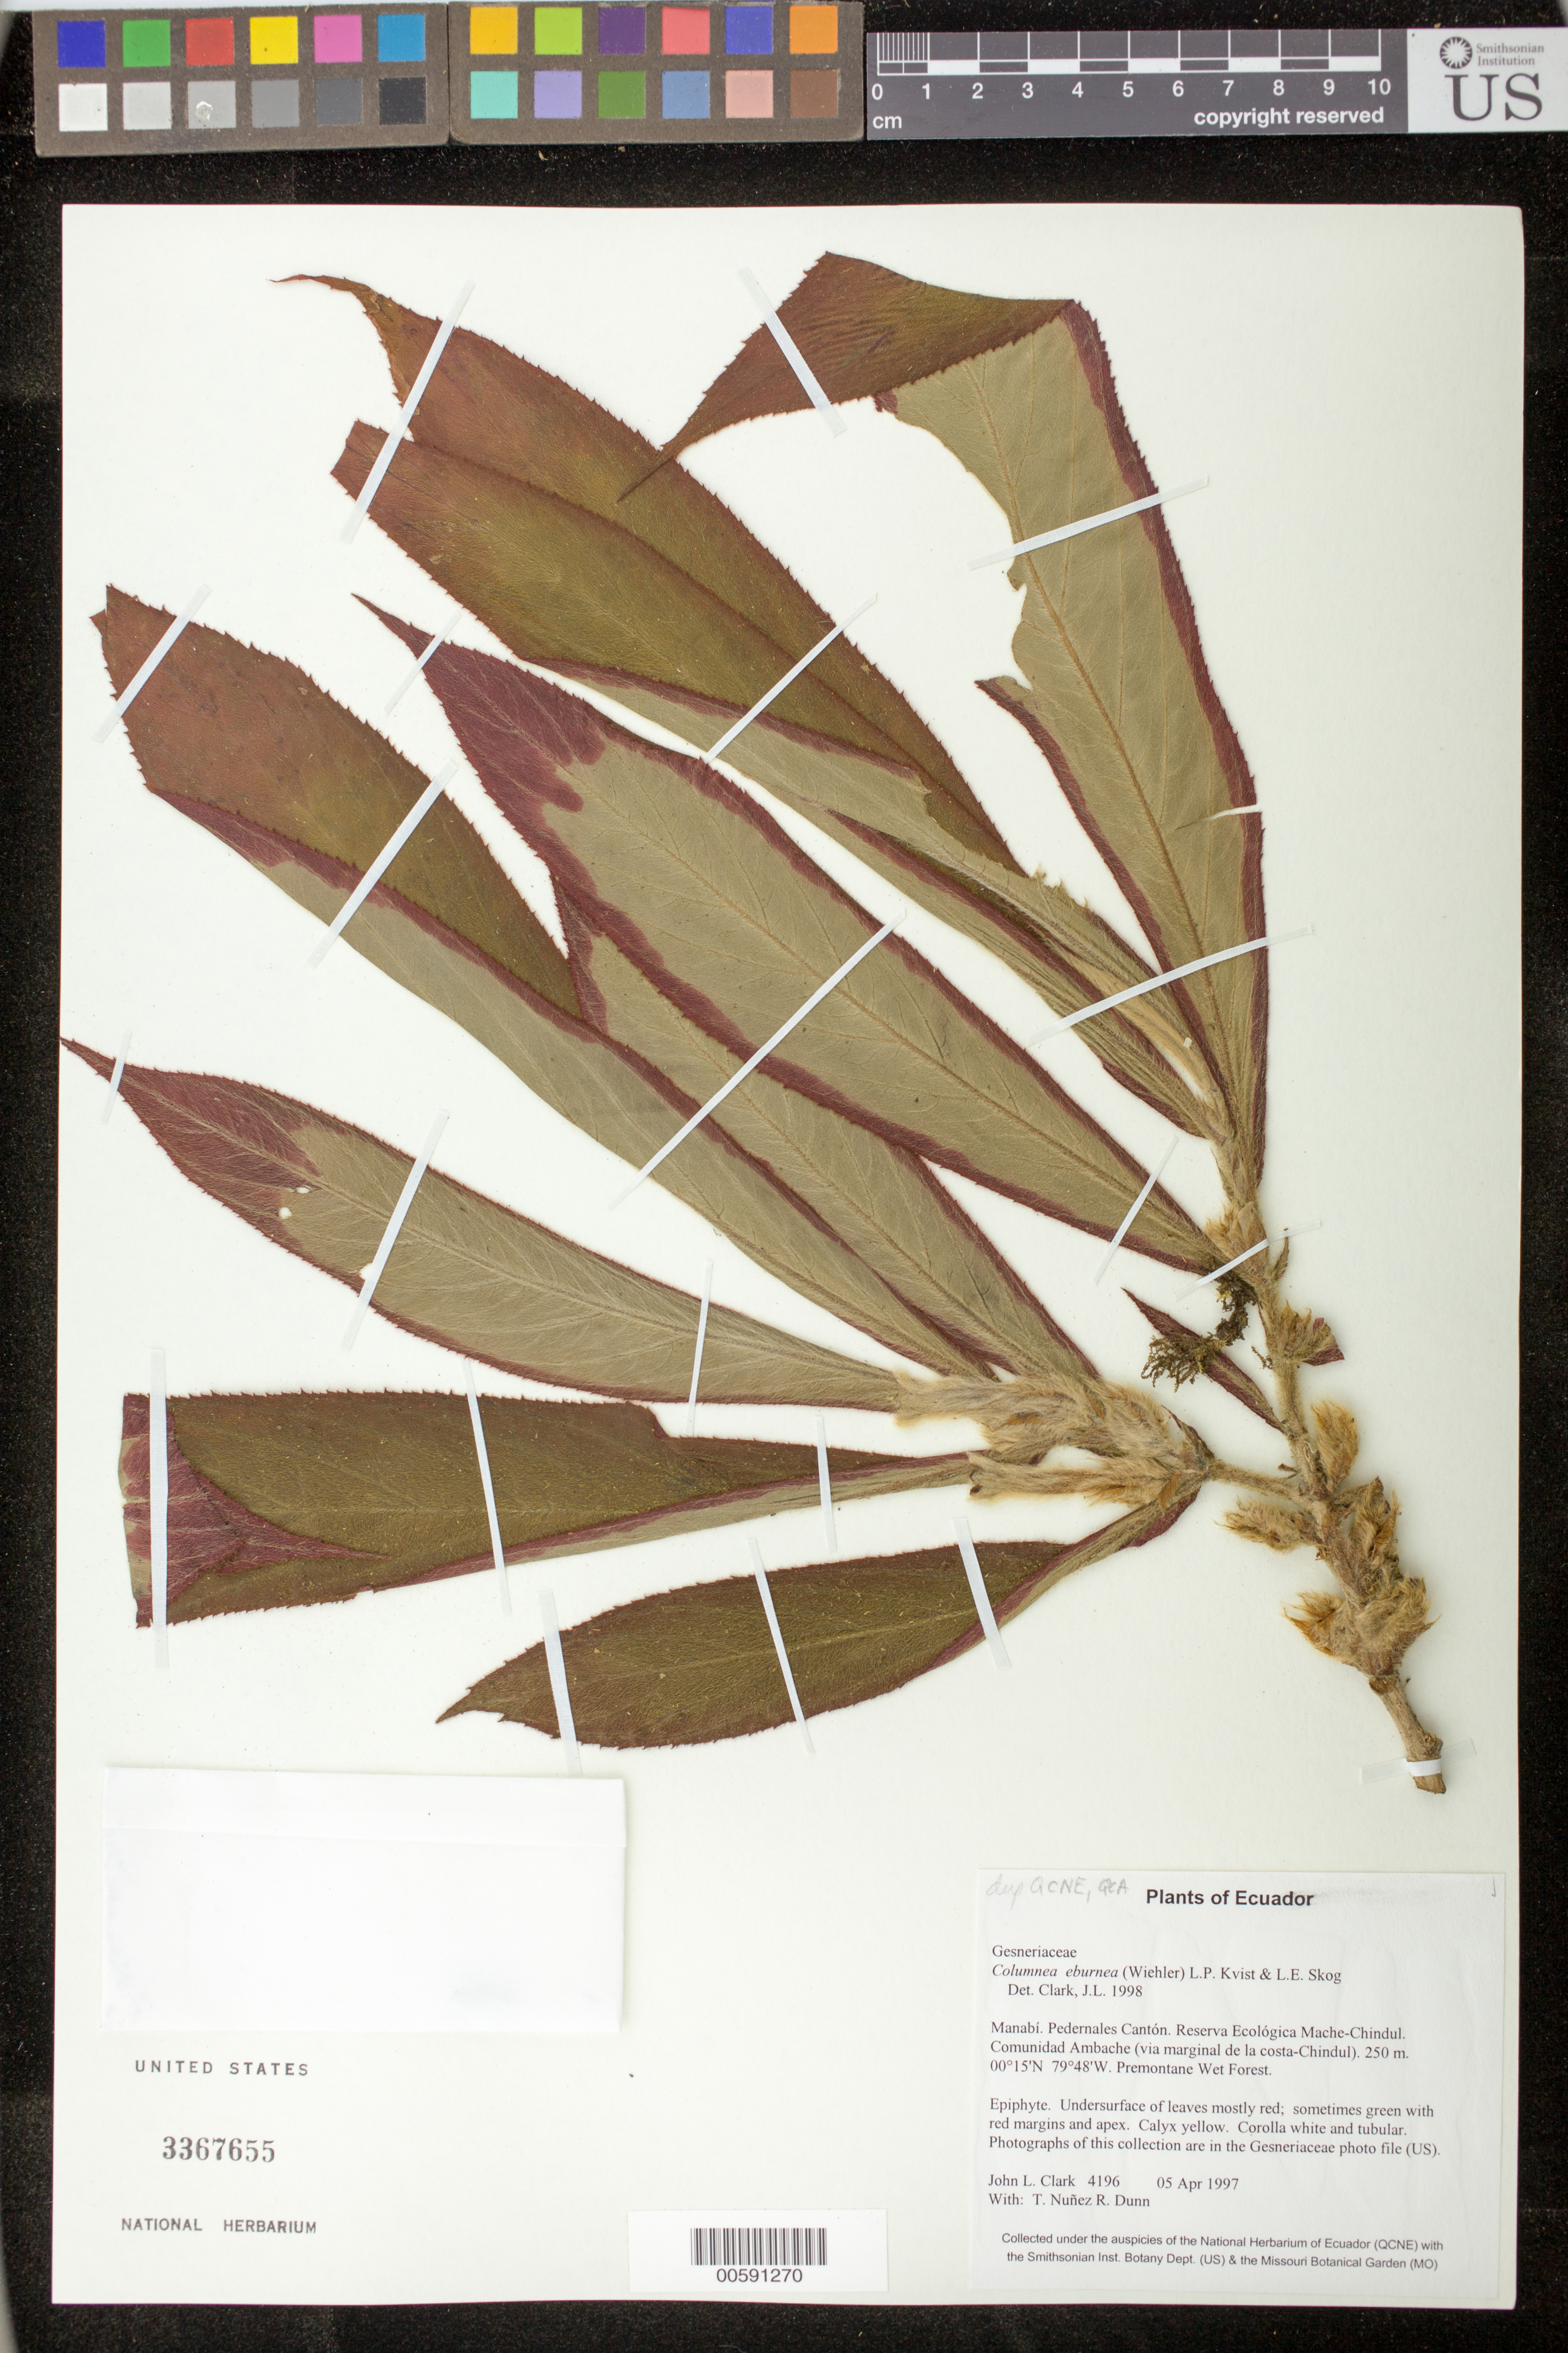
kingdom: Plantae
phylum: Tracheophyta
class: Magnoliopsida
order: Lamiales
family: Gesneriaceae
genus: Columnea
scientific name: Columnea eburnea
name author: (Wiehler) L.P. Kvist & L.E. Skog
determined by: Clark, J. L., (SEL), The Marie Selby Botanical Garden (UNITED STATES)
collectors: J. L. Clark, R. Dunn, T. Núñez & C. Robles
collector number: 4196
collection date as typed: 05 Apr 1997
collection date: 1997-04-05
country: Ecuador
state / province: Manabí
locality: Pedernales Cantón. Reserva Ecológica Mache-Chindul. Comunidad Ambache (via marginal de la costa-Chindul).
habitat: Premontane Wet Forest.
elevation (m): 250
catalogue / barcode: US 3367655